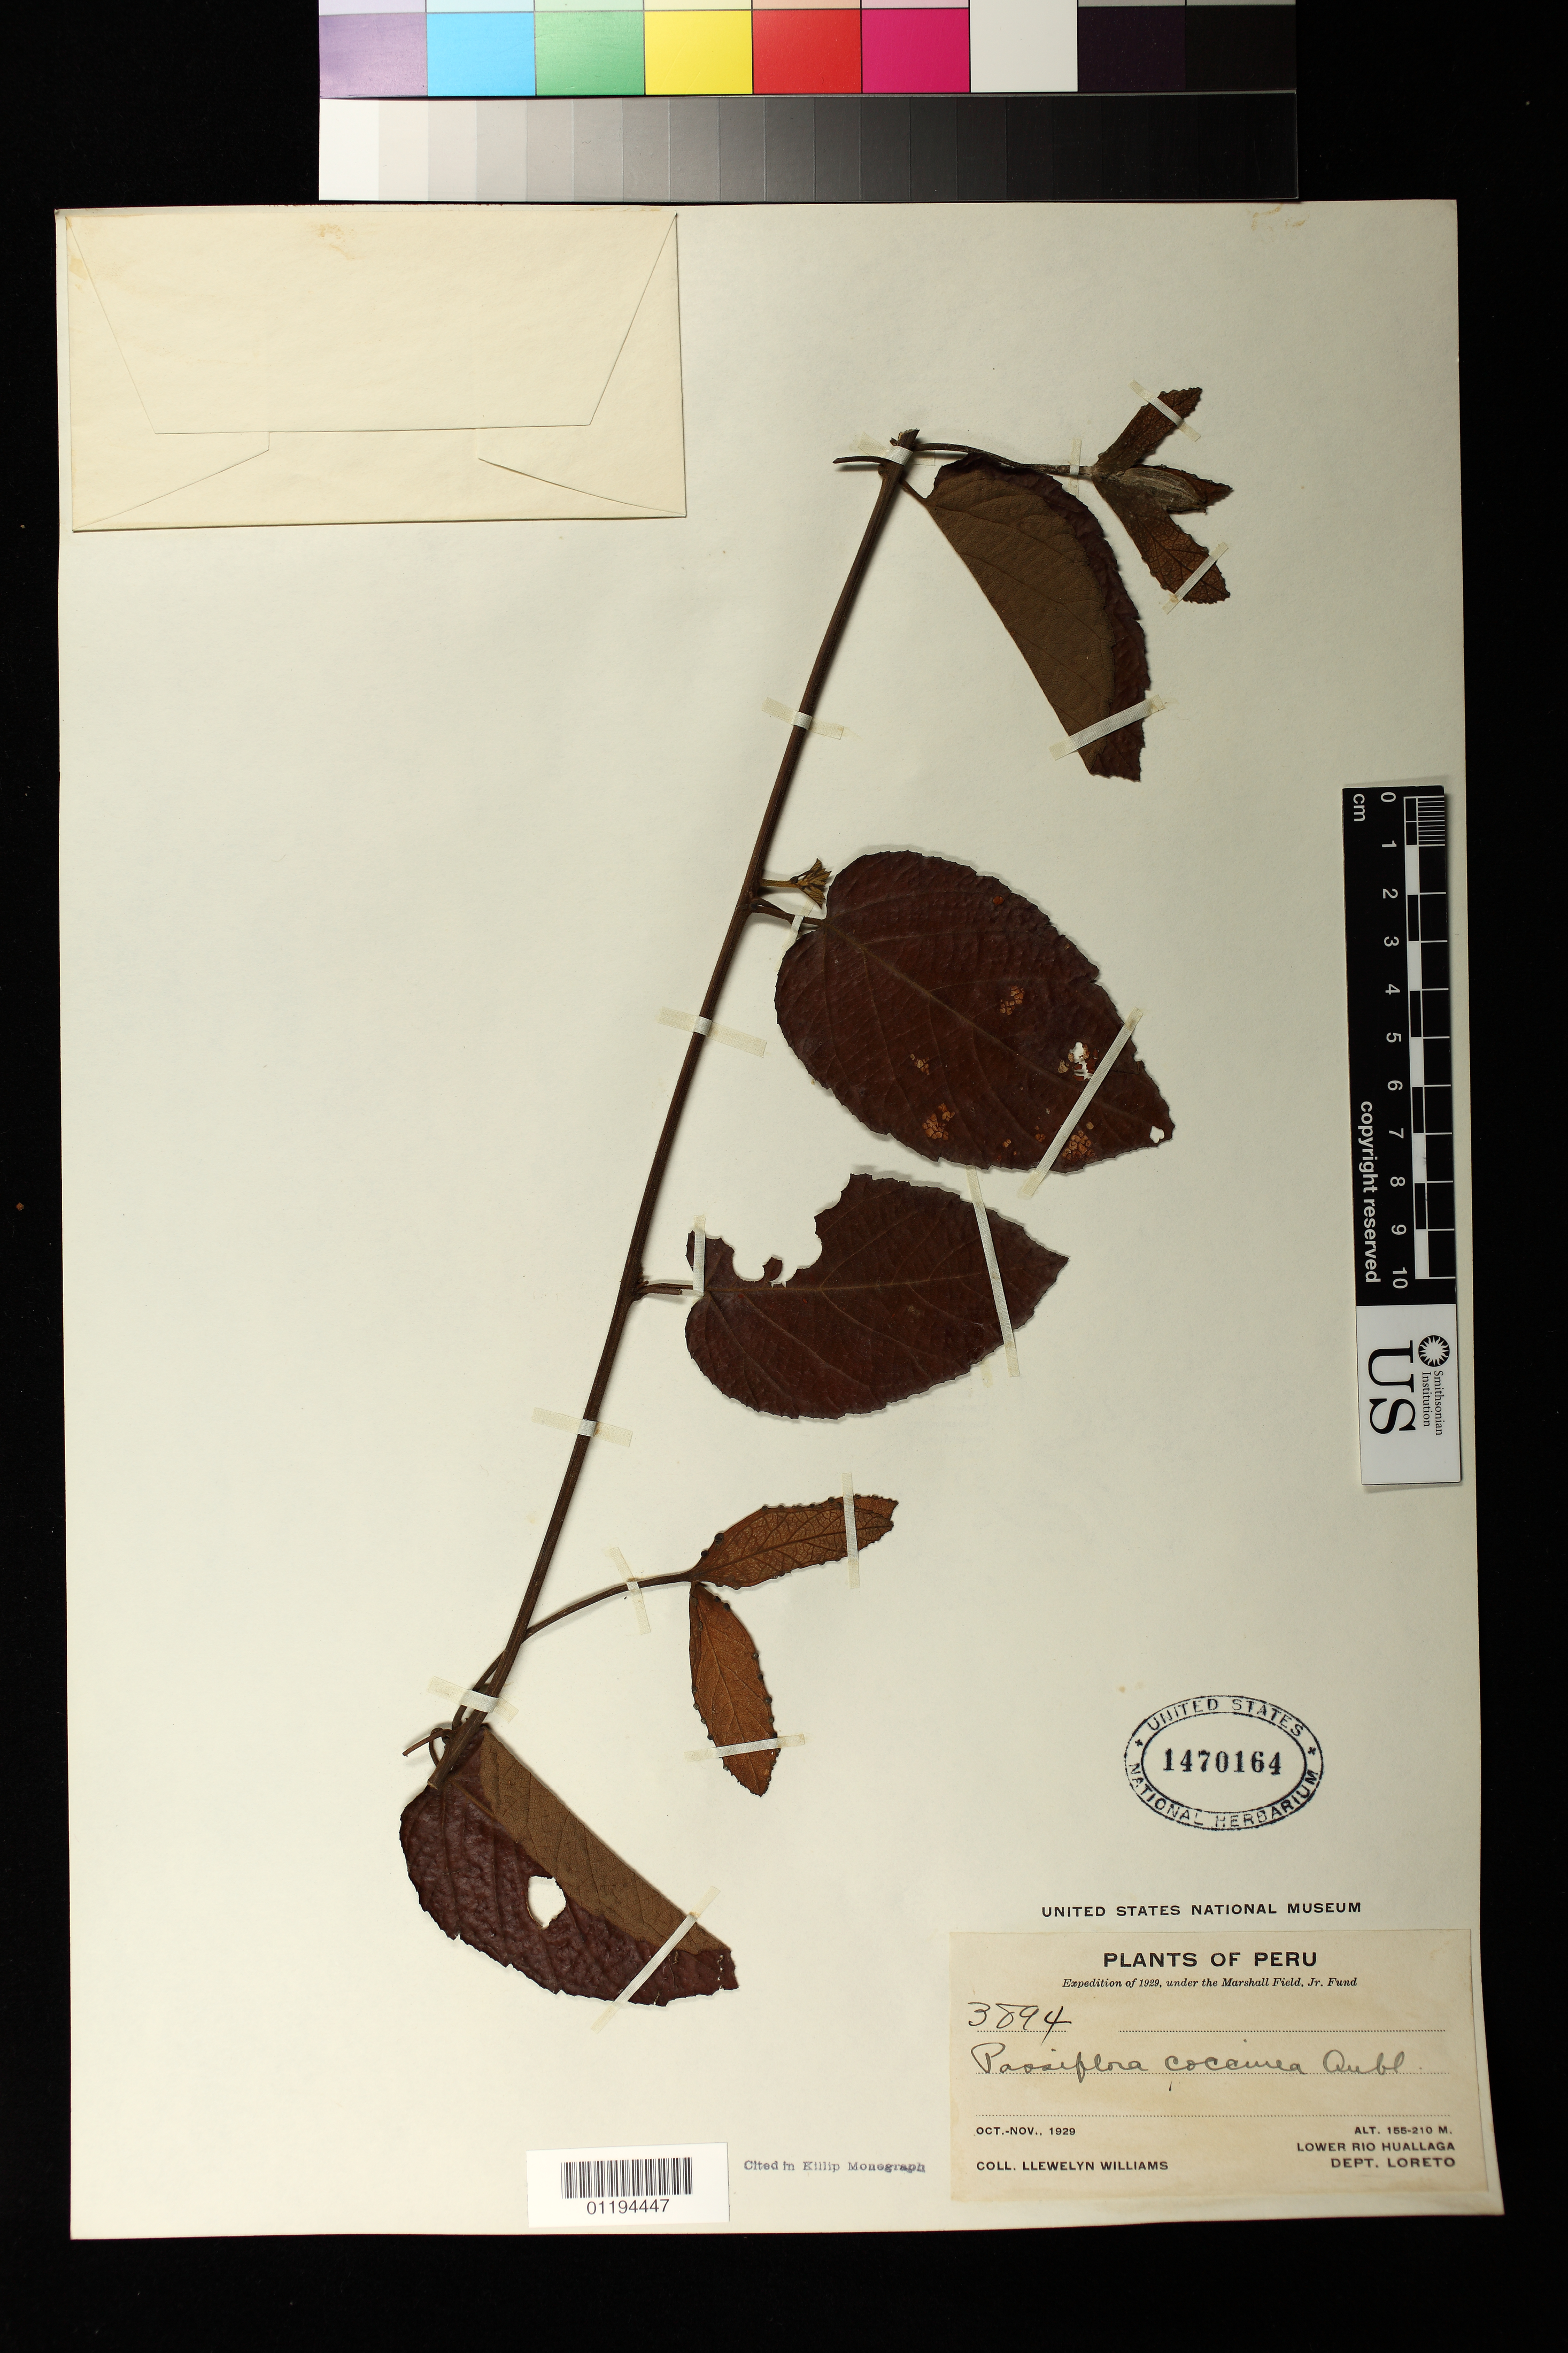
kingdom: Plantae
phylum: Tracheophyta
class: Magnoliopsida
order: Malpighiales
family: Passifloraceae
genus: Passiflora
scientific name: Passiflora coccinea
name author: Aubl.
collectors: Ll. Williams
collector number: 3894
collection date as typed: Oct 1929 to -- Nov 1929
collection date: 1929-10/1929-11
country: Peru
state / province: Loreto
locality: lower Río Huallaga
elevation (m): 155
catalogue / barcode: US 1470164